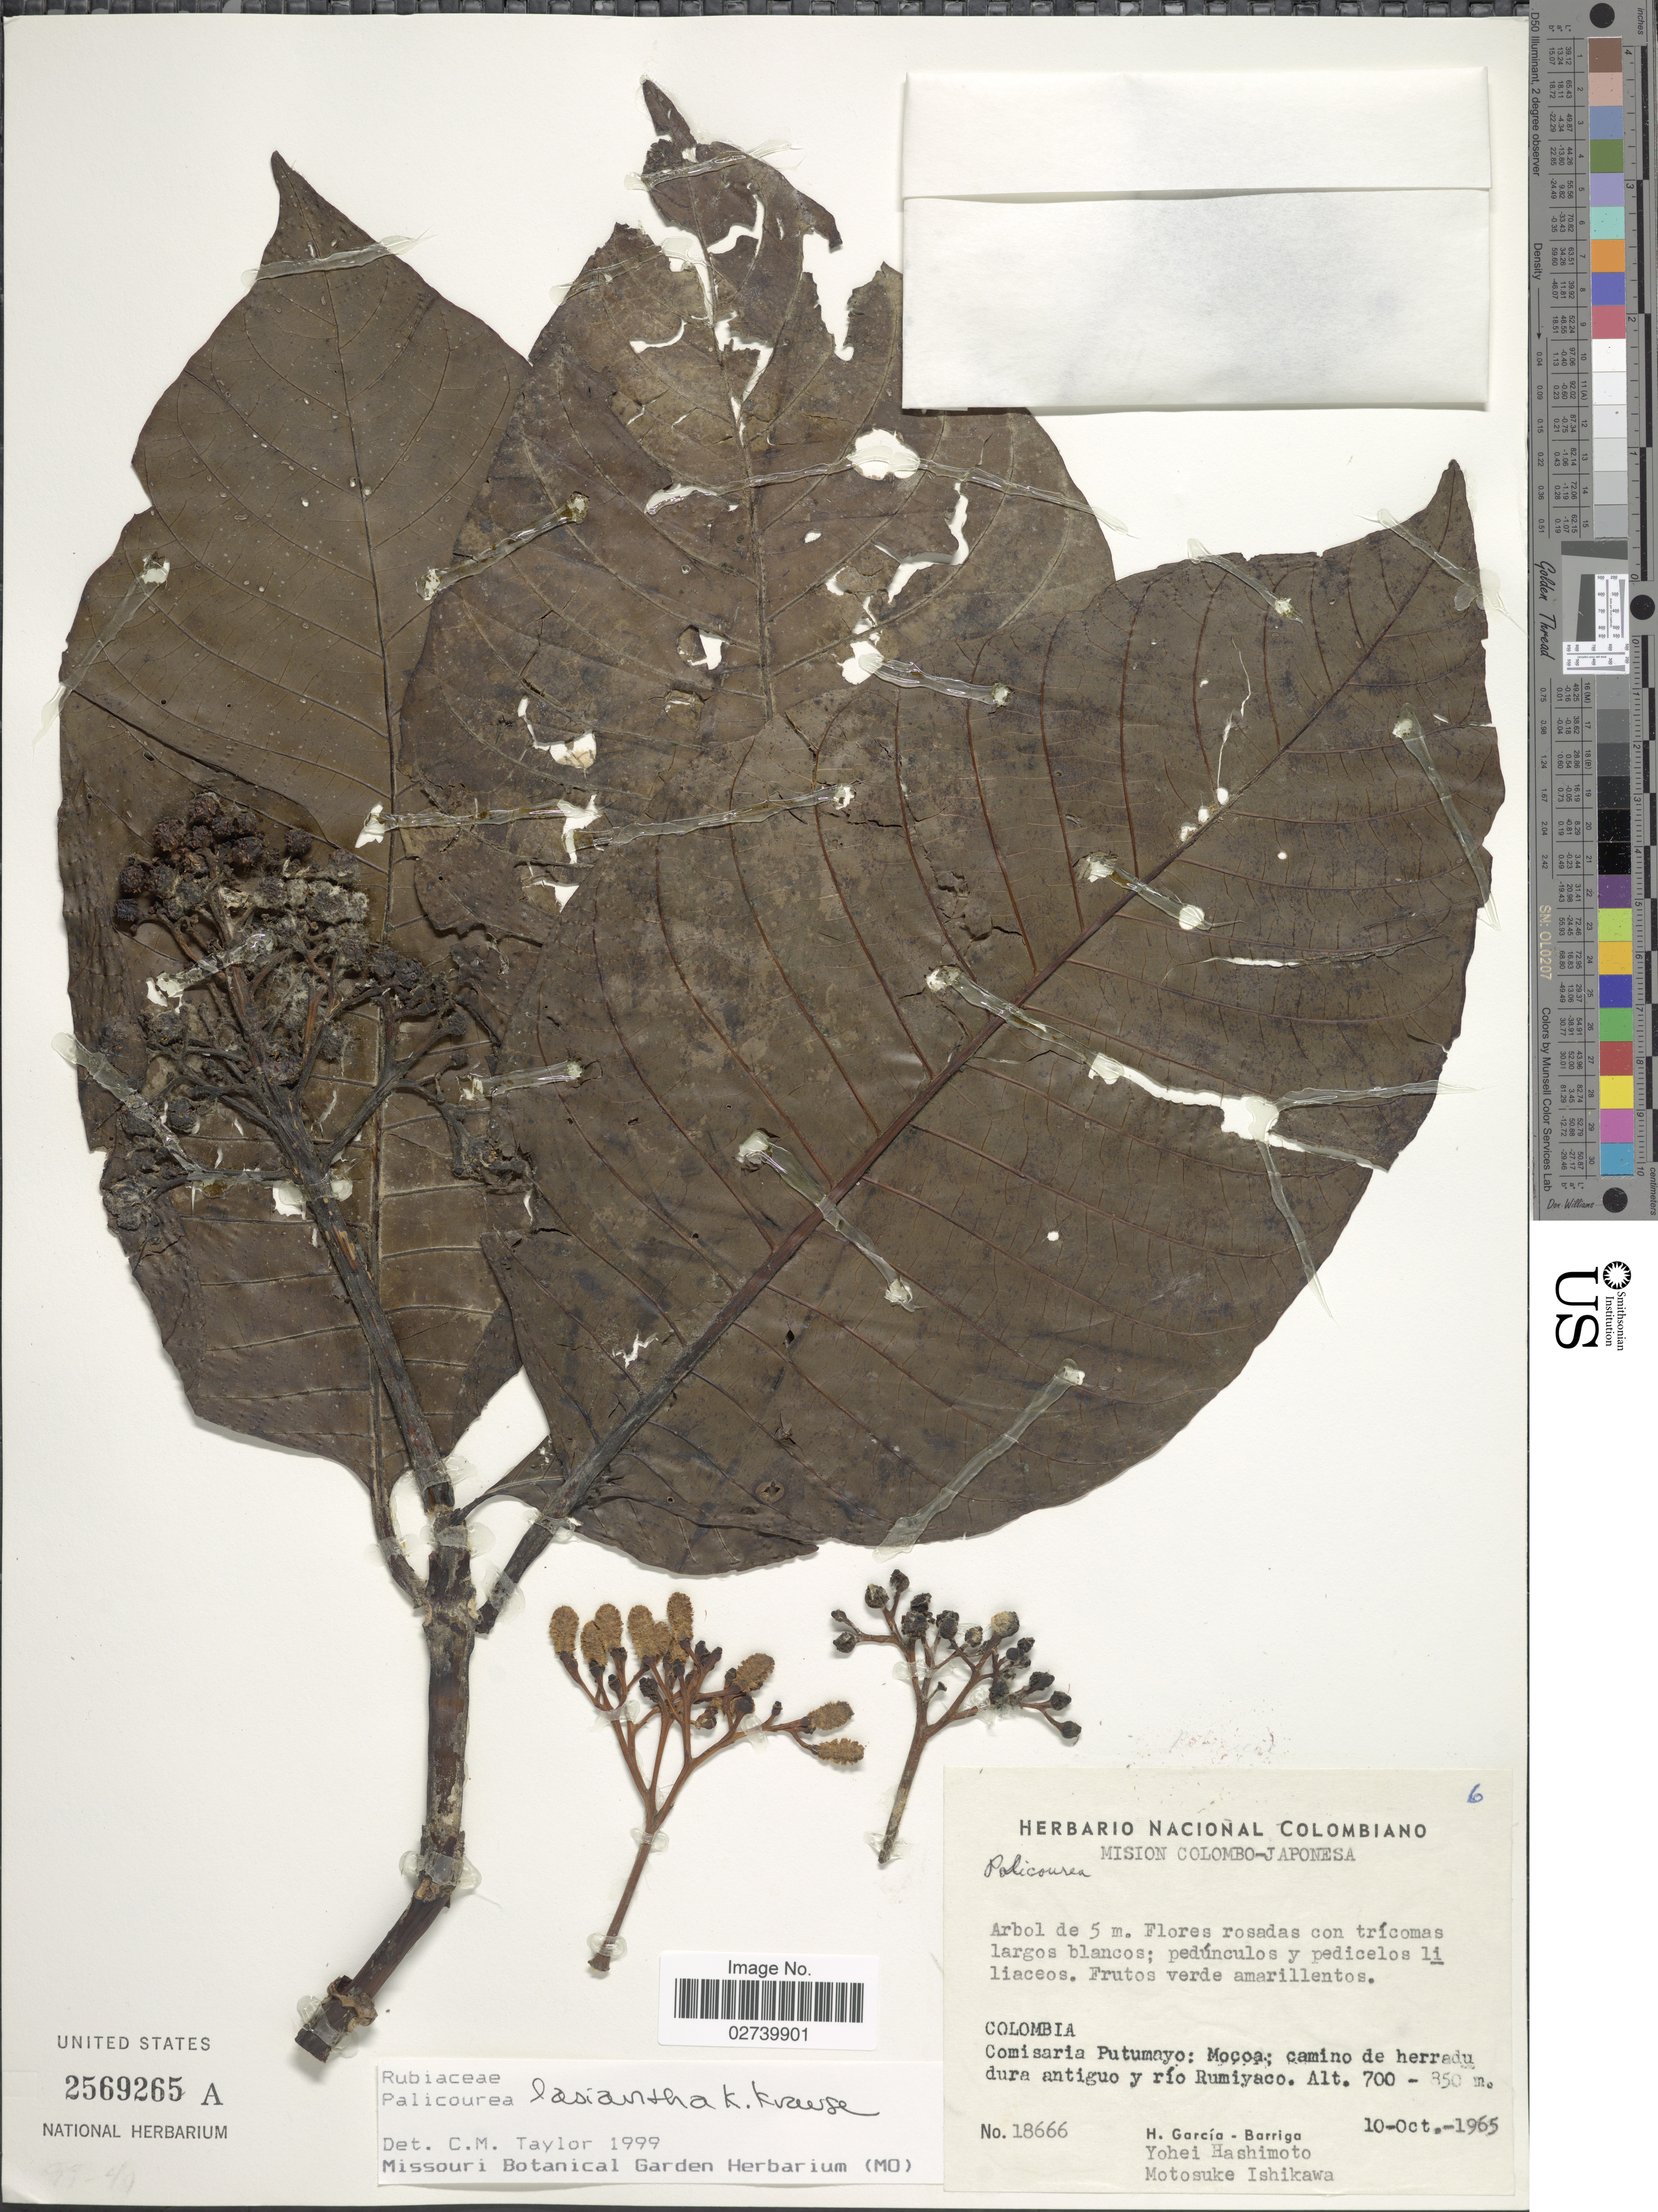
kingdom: Plantae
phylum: Tracheophyta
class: Magnoliopsida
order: Gentianales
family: Rubiaceae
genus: Palicourea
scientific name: Palicourea lasiantha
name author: Krause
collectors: H. García Barriga, Y. Hashimoto & M. Ishikawa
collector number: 18666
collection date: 1965-10-10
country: Colombia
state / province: Putumayo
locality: Mocoa; camino de herradu dura antiguo y río Rumiyaco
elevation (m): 700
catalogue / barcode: US 2569265A